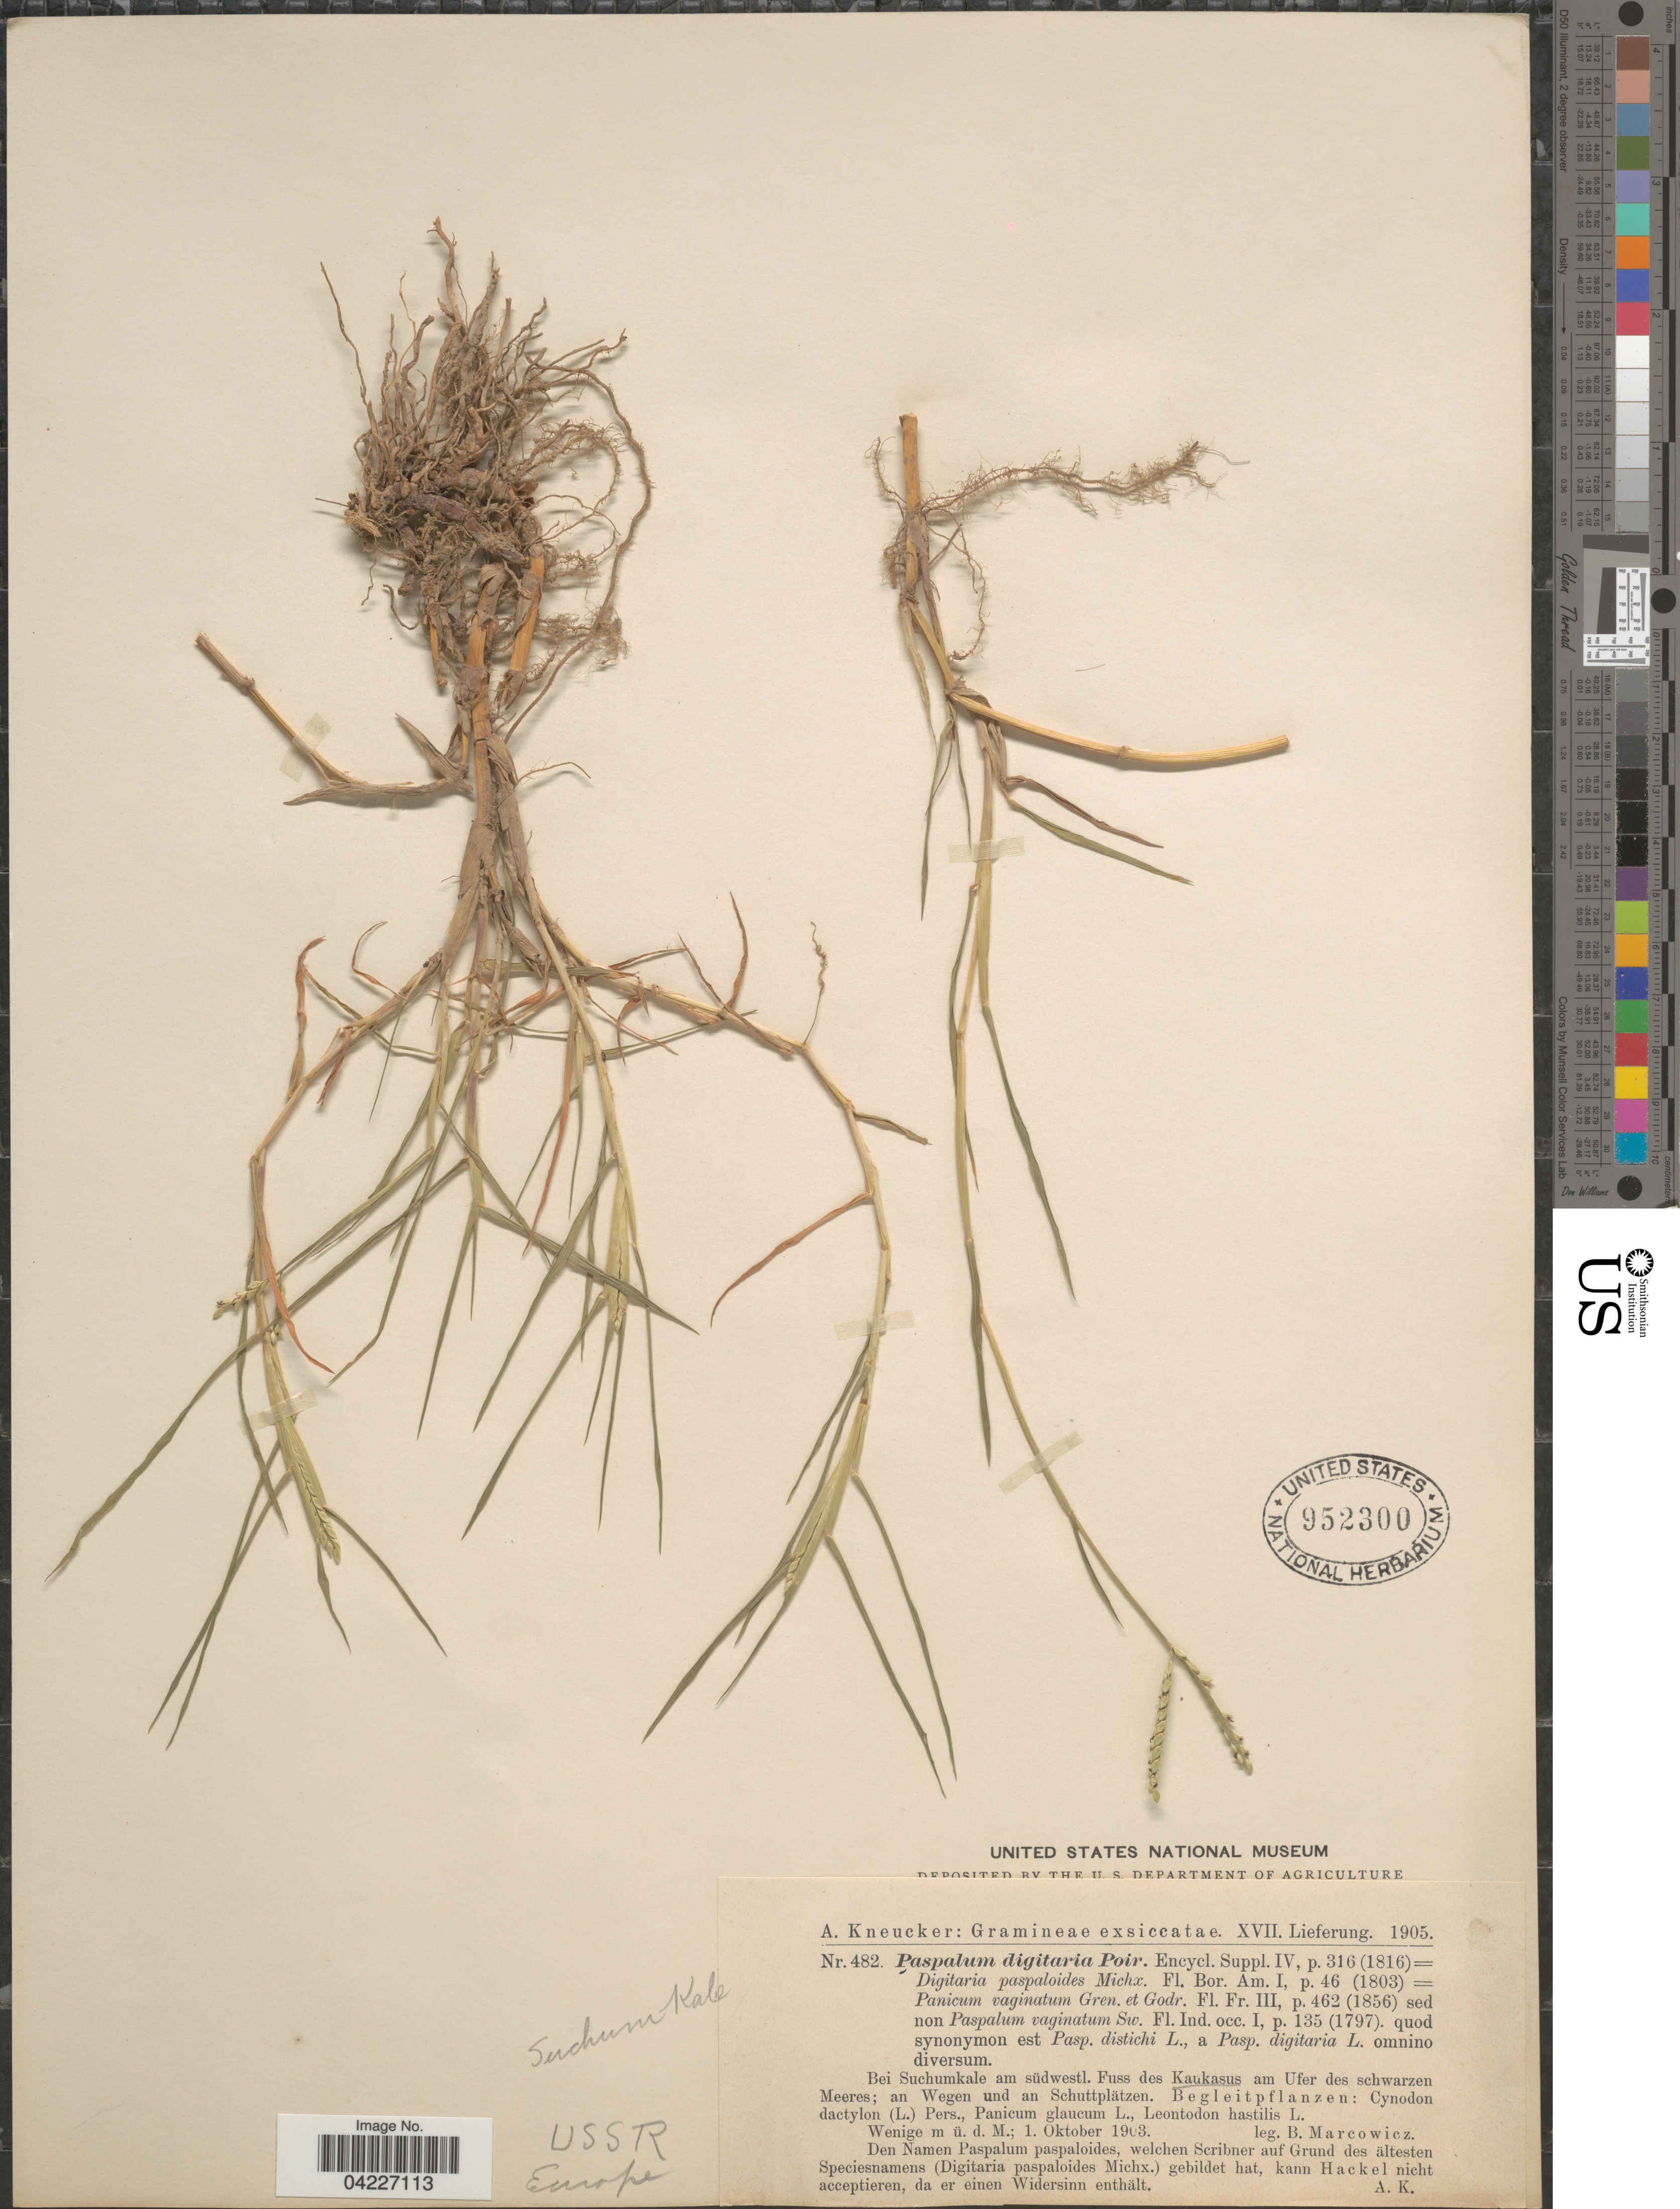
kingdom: Plantae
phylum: Tracheophyta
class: Liliopsida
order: Poales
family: Poaceae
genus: Paspalum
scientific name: Paspalum distichum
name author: L.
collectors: B. Marcowicz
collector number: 482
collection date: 1903-10-01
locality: Bei Suchumkale am südwestl. Fuss des Kaukasus am Ufer des schwarzen Meeres; and Wegen und an Schuttplätzen.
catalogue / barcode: US 952300